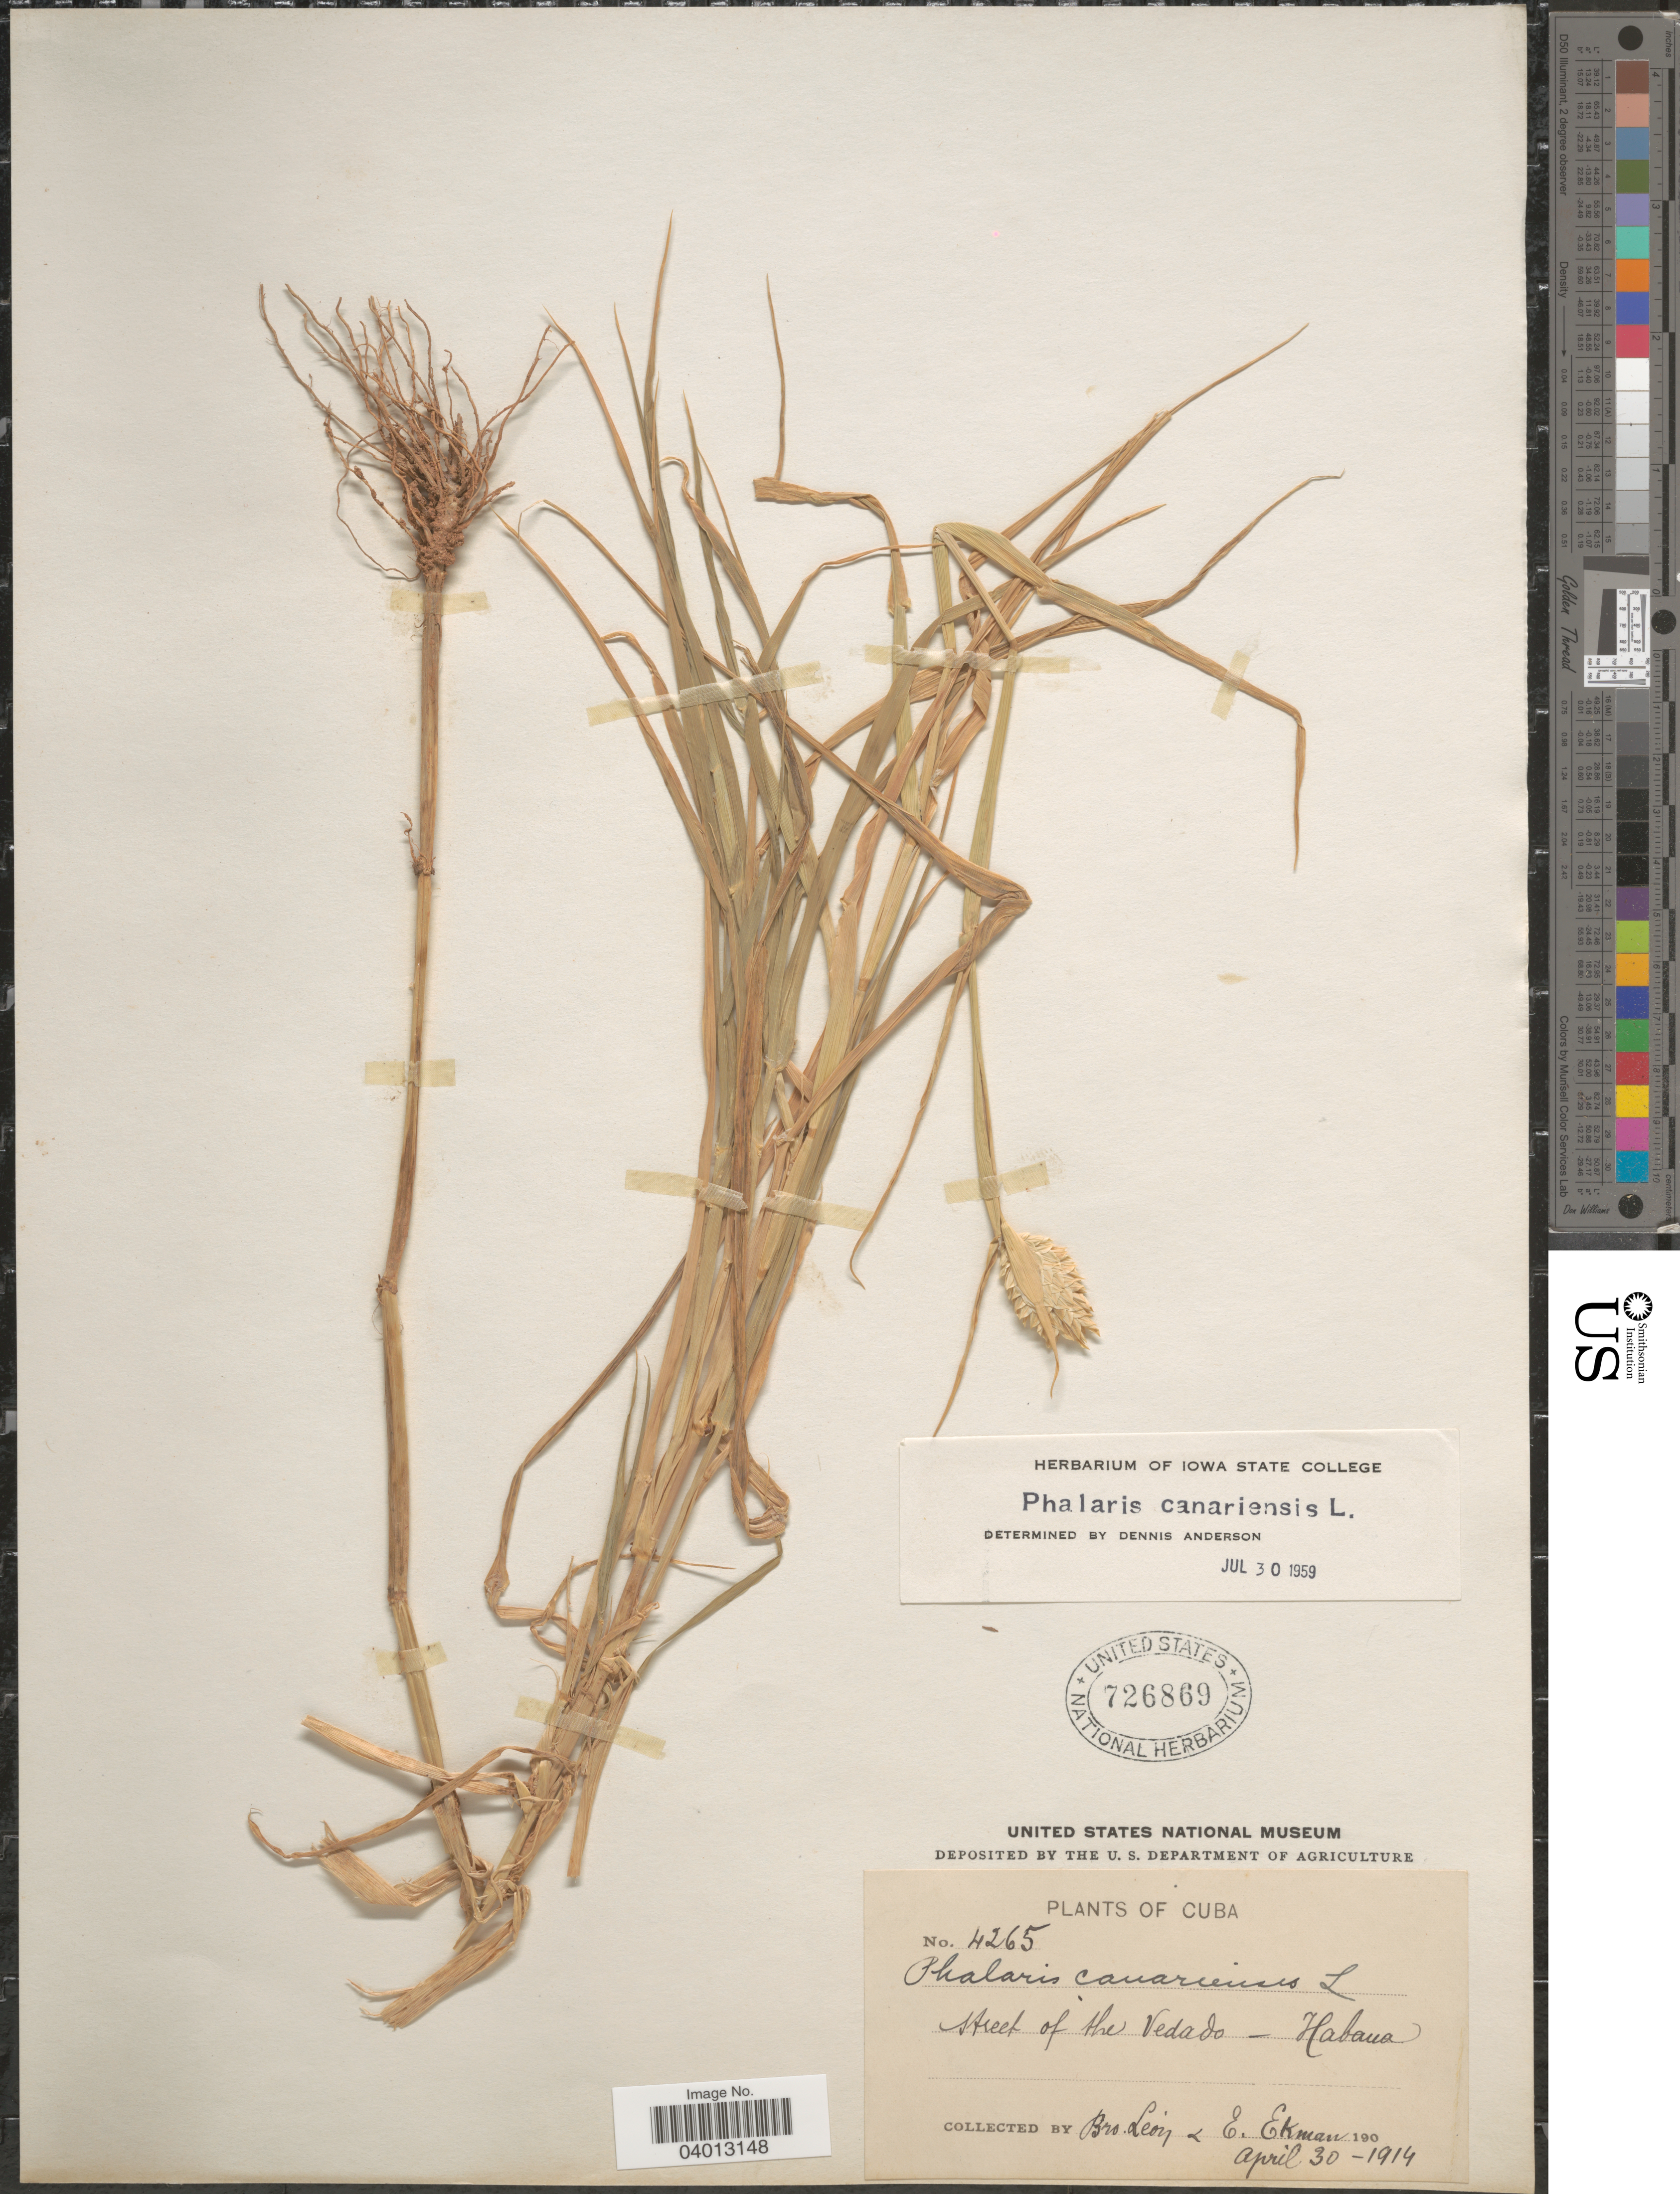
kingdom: Plantae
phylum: Tracheophyta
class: Liliopsida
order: Poales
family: Poaceae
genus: Phalaris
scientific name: Phalaris canariensis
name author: L.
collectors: Bro. León & E. Ekman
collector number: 4265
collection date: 1914-04-30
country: Cuba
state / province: La Habana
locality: Street of the Vedado.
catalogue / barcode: US 726869